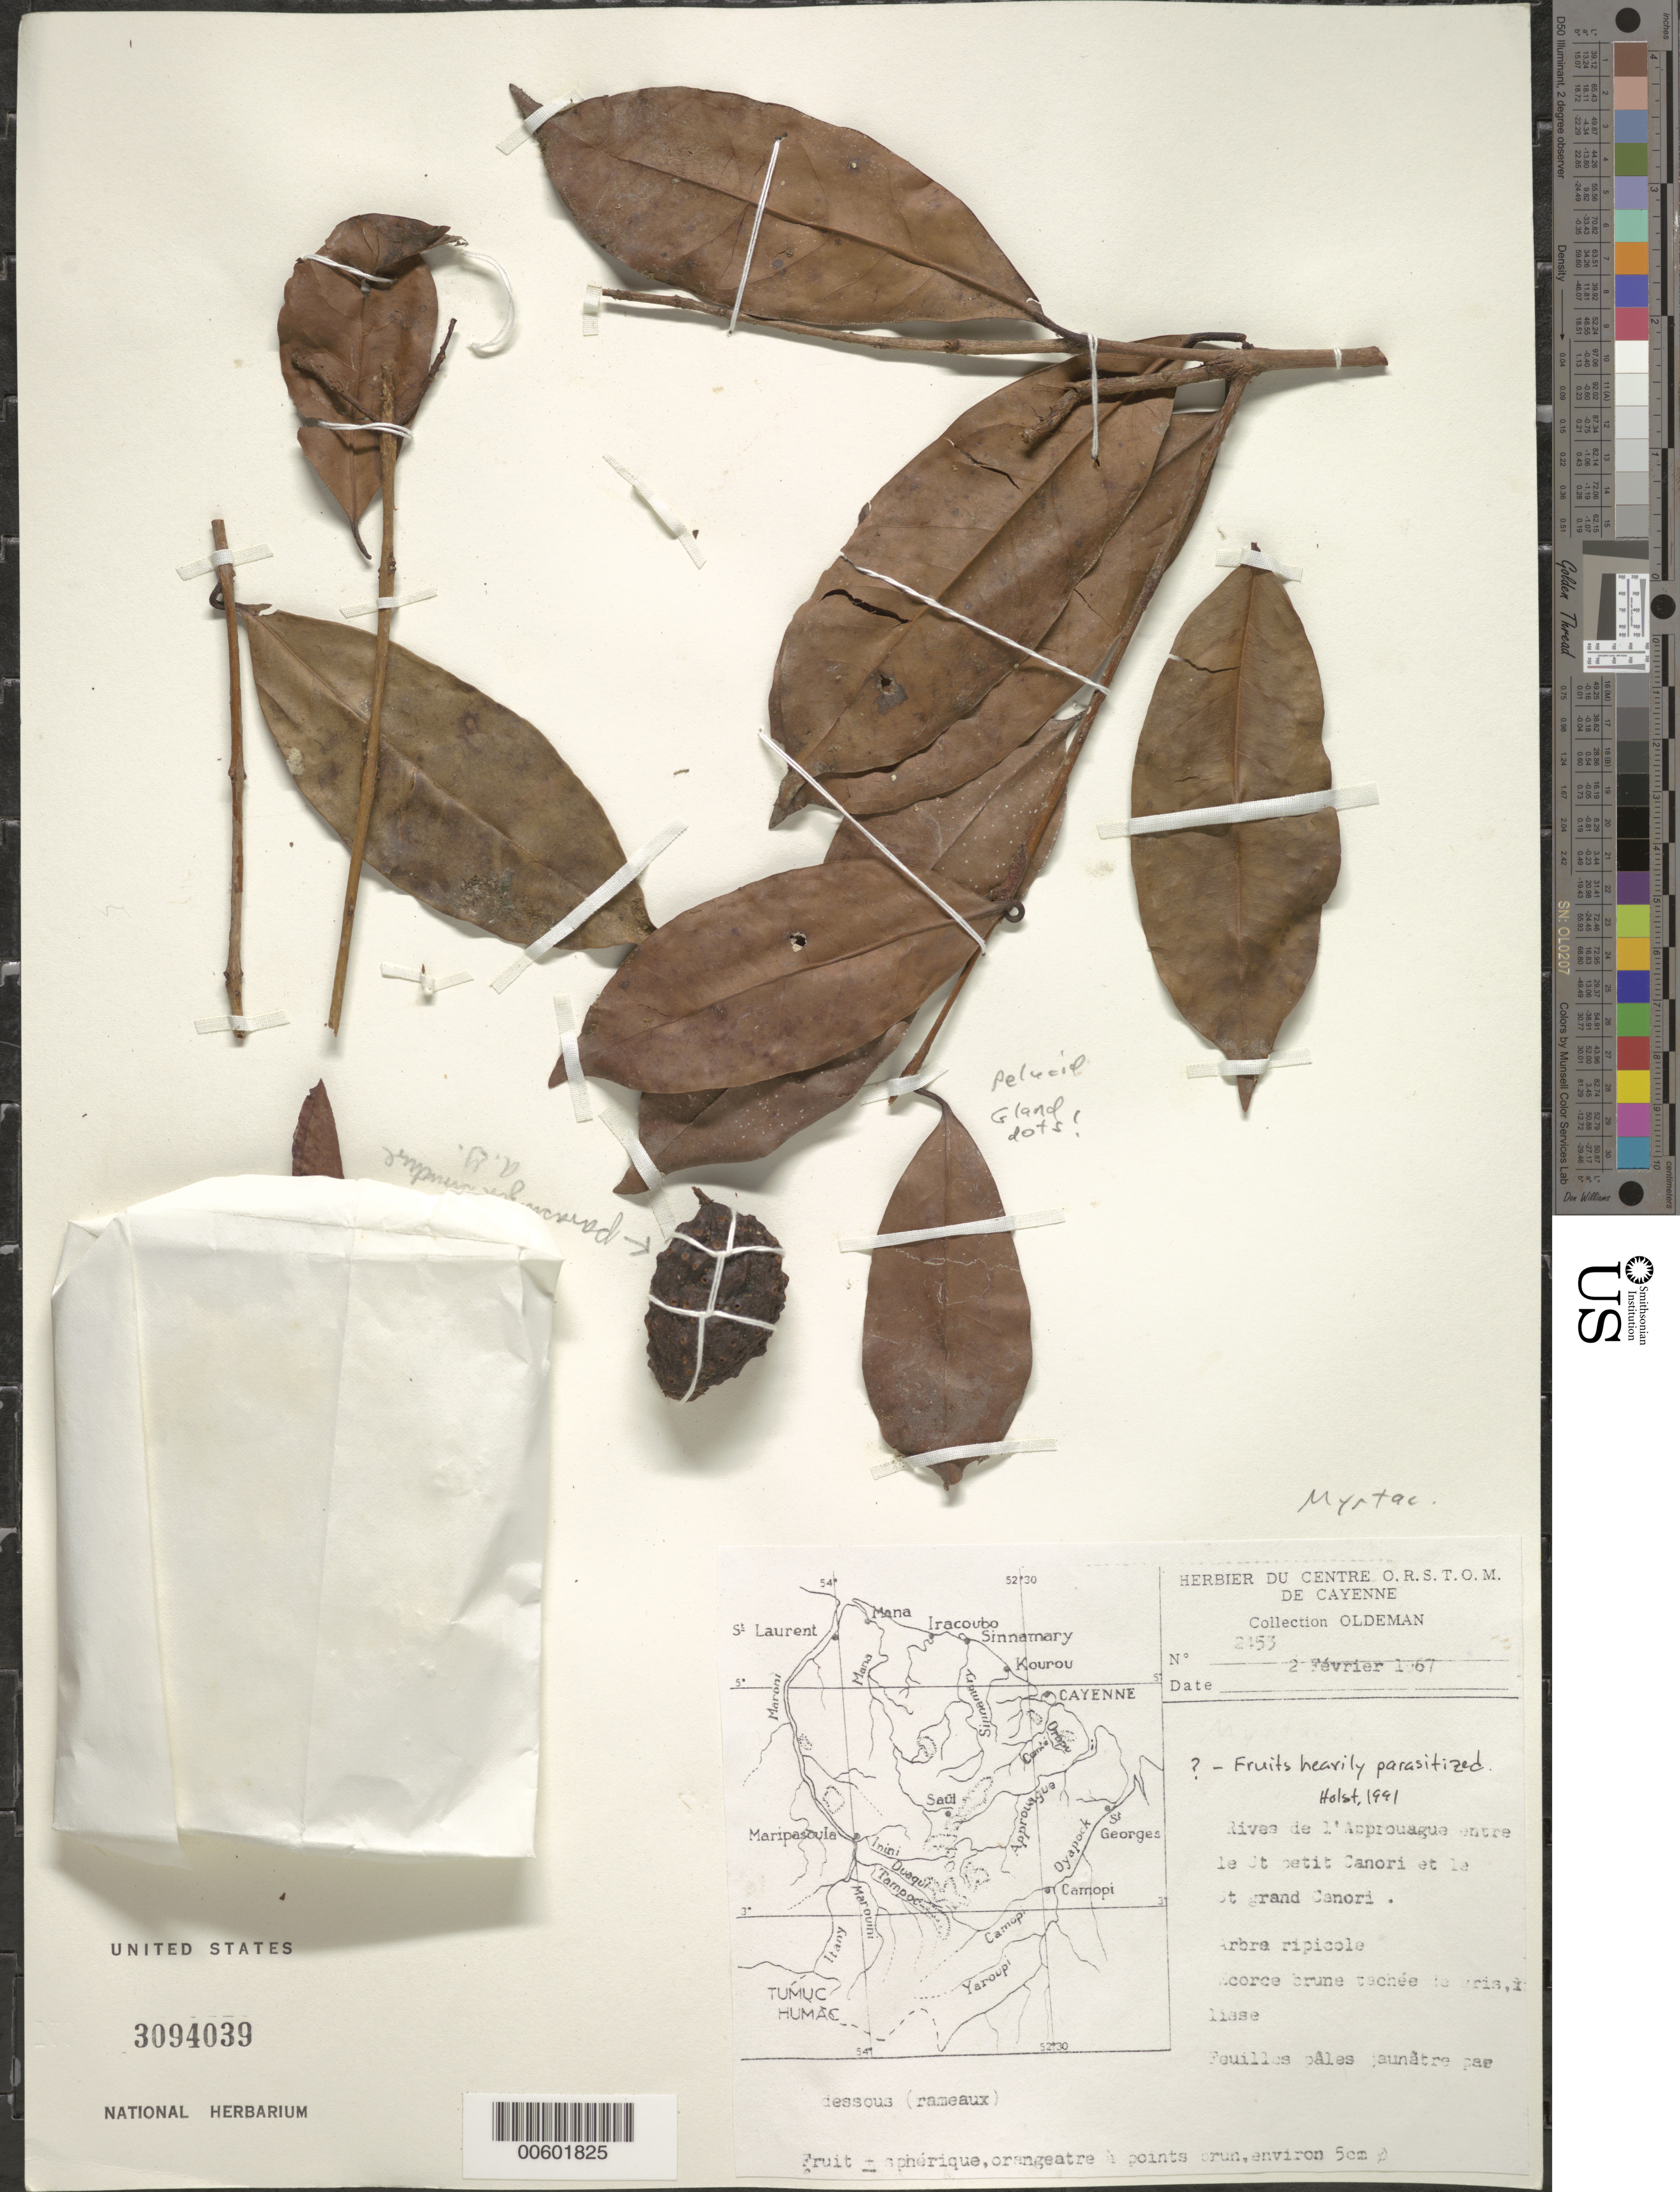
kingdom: Plantae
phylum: Tracheophyta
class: Magnoliopsida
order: Myrtales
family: Myrtaceae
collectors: R. Oldeman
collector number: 2453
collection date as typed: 2-Feb-67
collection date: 1967-02-02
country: French Guiana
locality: Rives de l'Approuague entre le St petit Cañori & la St Grand Cañori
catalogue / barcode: US 3094039